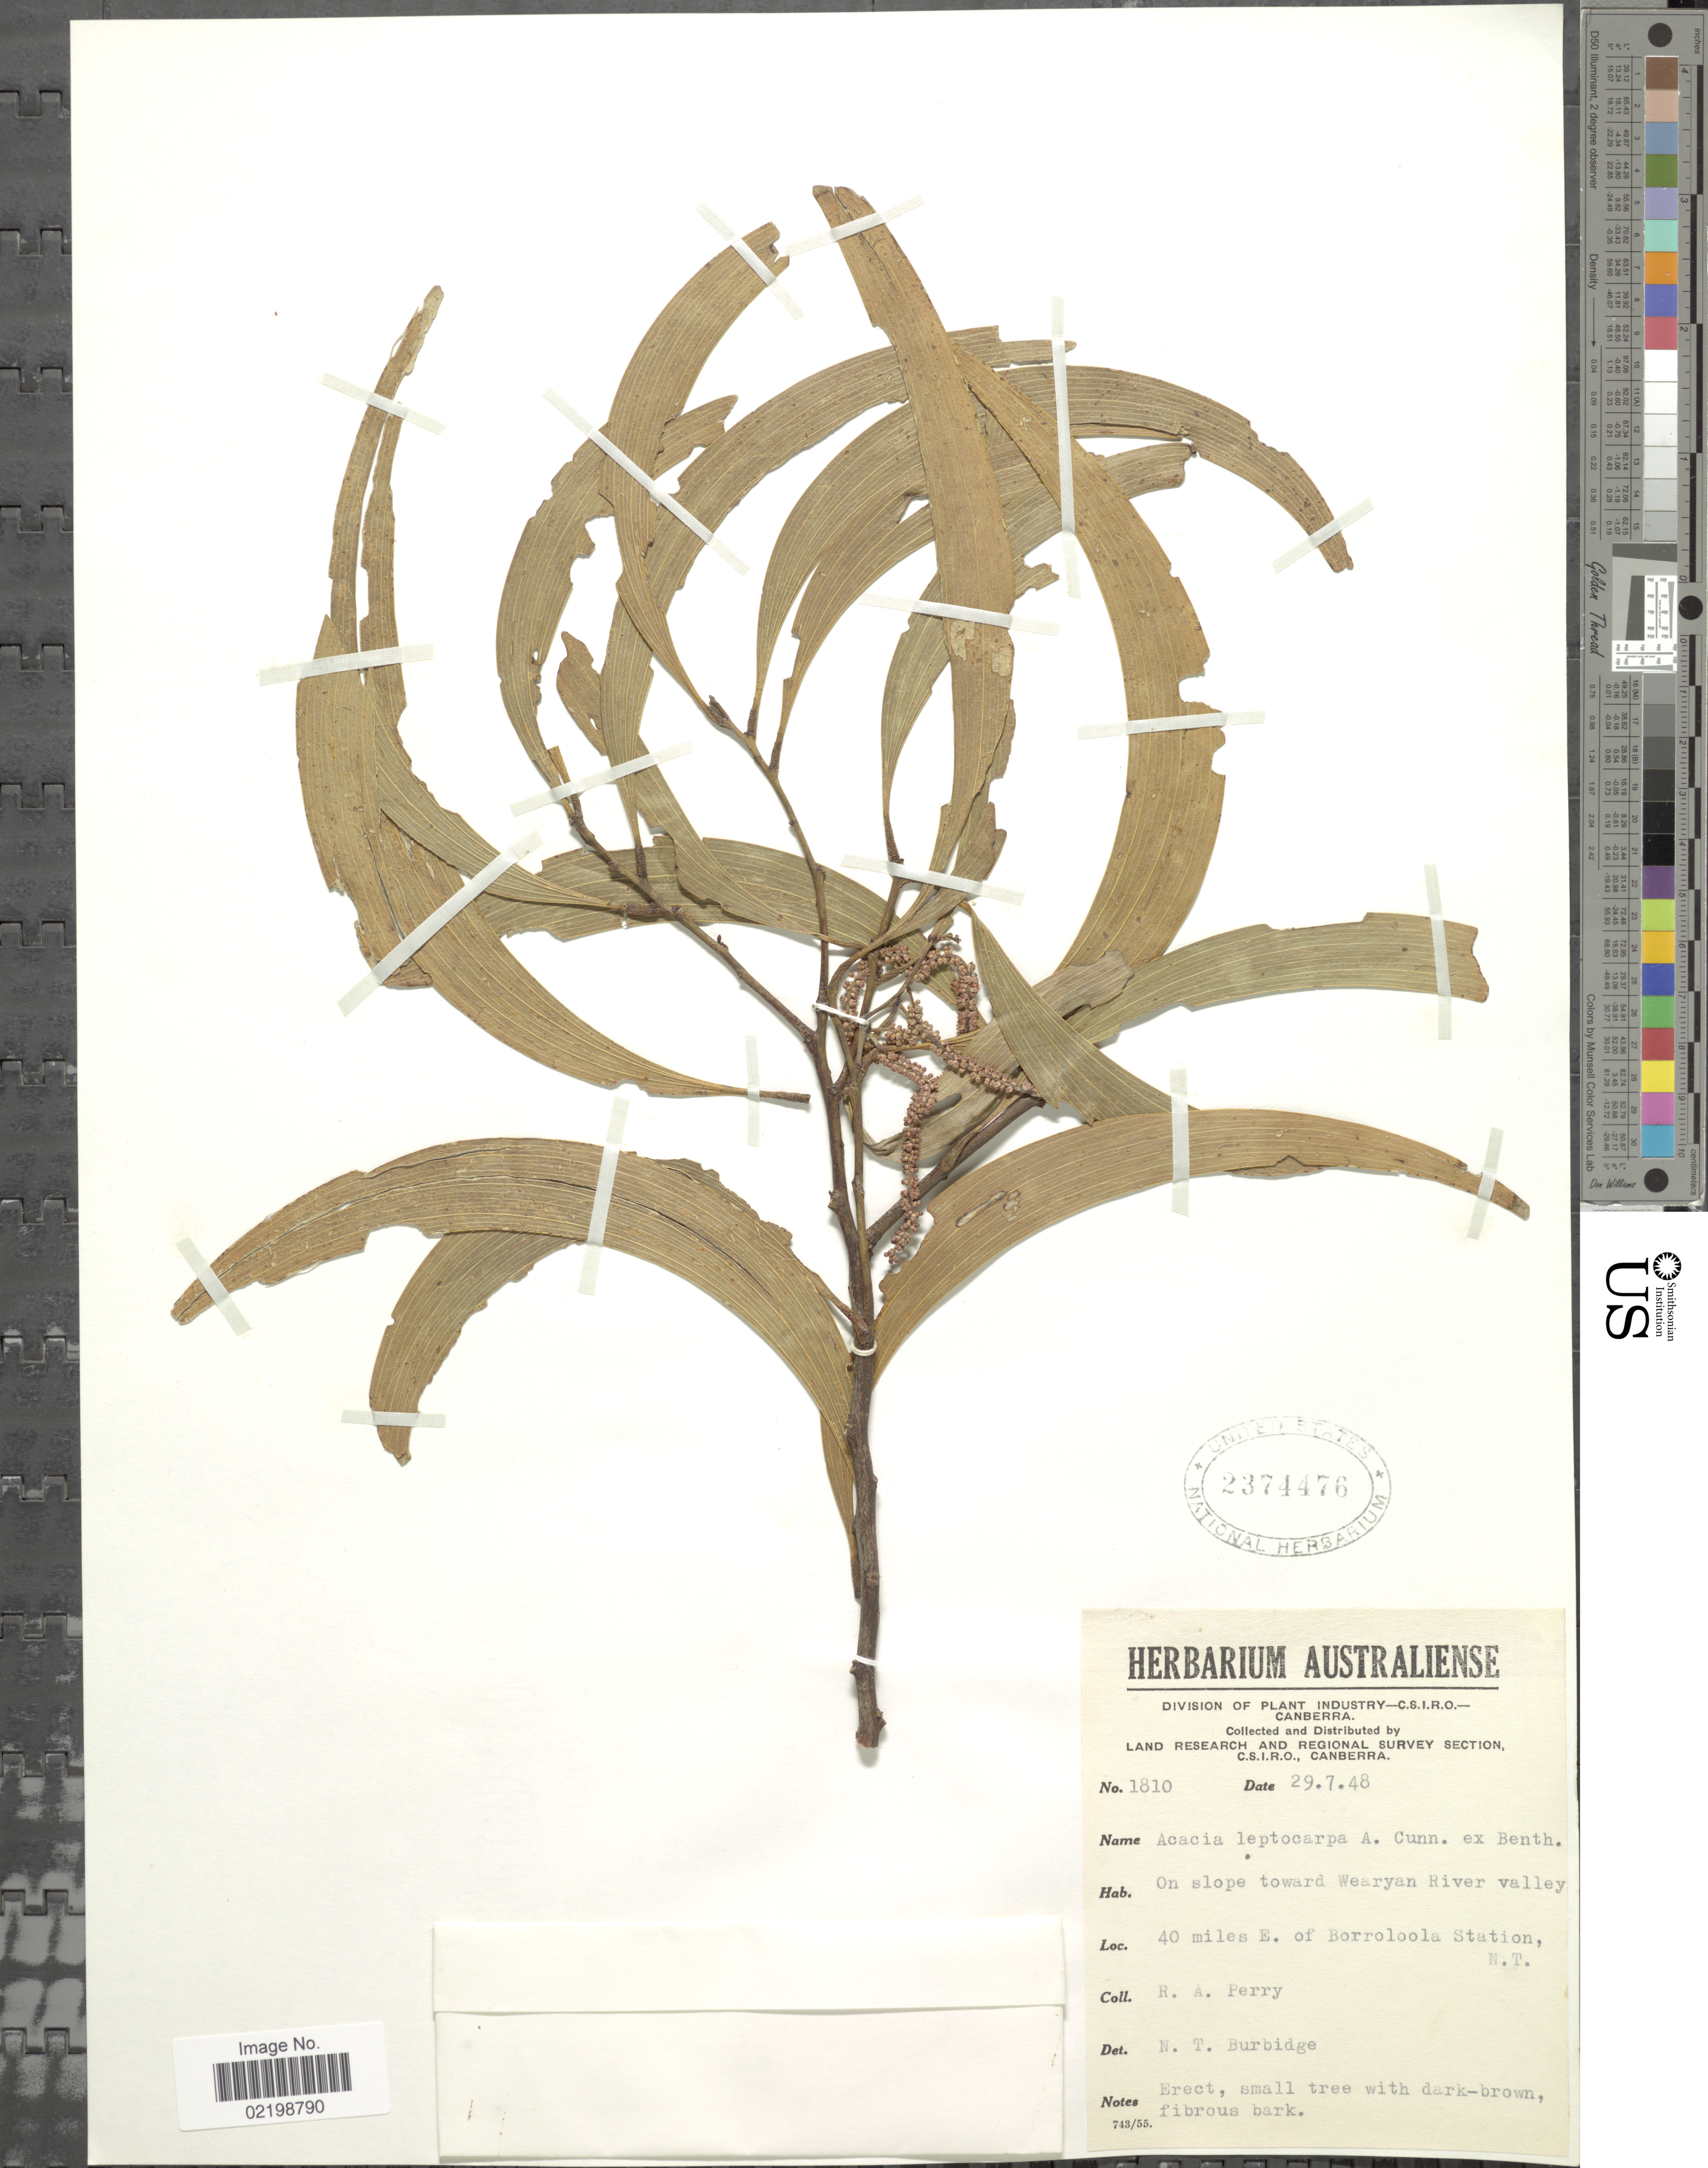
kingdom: Plantae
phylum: Tracheophyta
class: Magnoliopsida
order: Fabales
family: Fabaceae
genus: Acacia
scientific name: Acacia leptocarpa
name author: Benth.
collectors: Perry, R. A.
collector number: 1810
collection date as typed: Transcribed d/m/y: 29/7/48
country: Australia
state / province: Northern Territory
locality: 40 miles E. of Borrolloola Station, NT..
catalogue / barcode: US 2374476